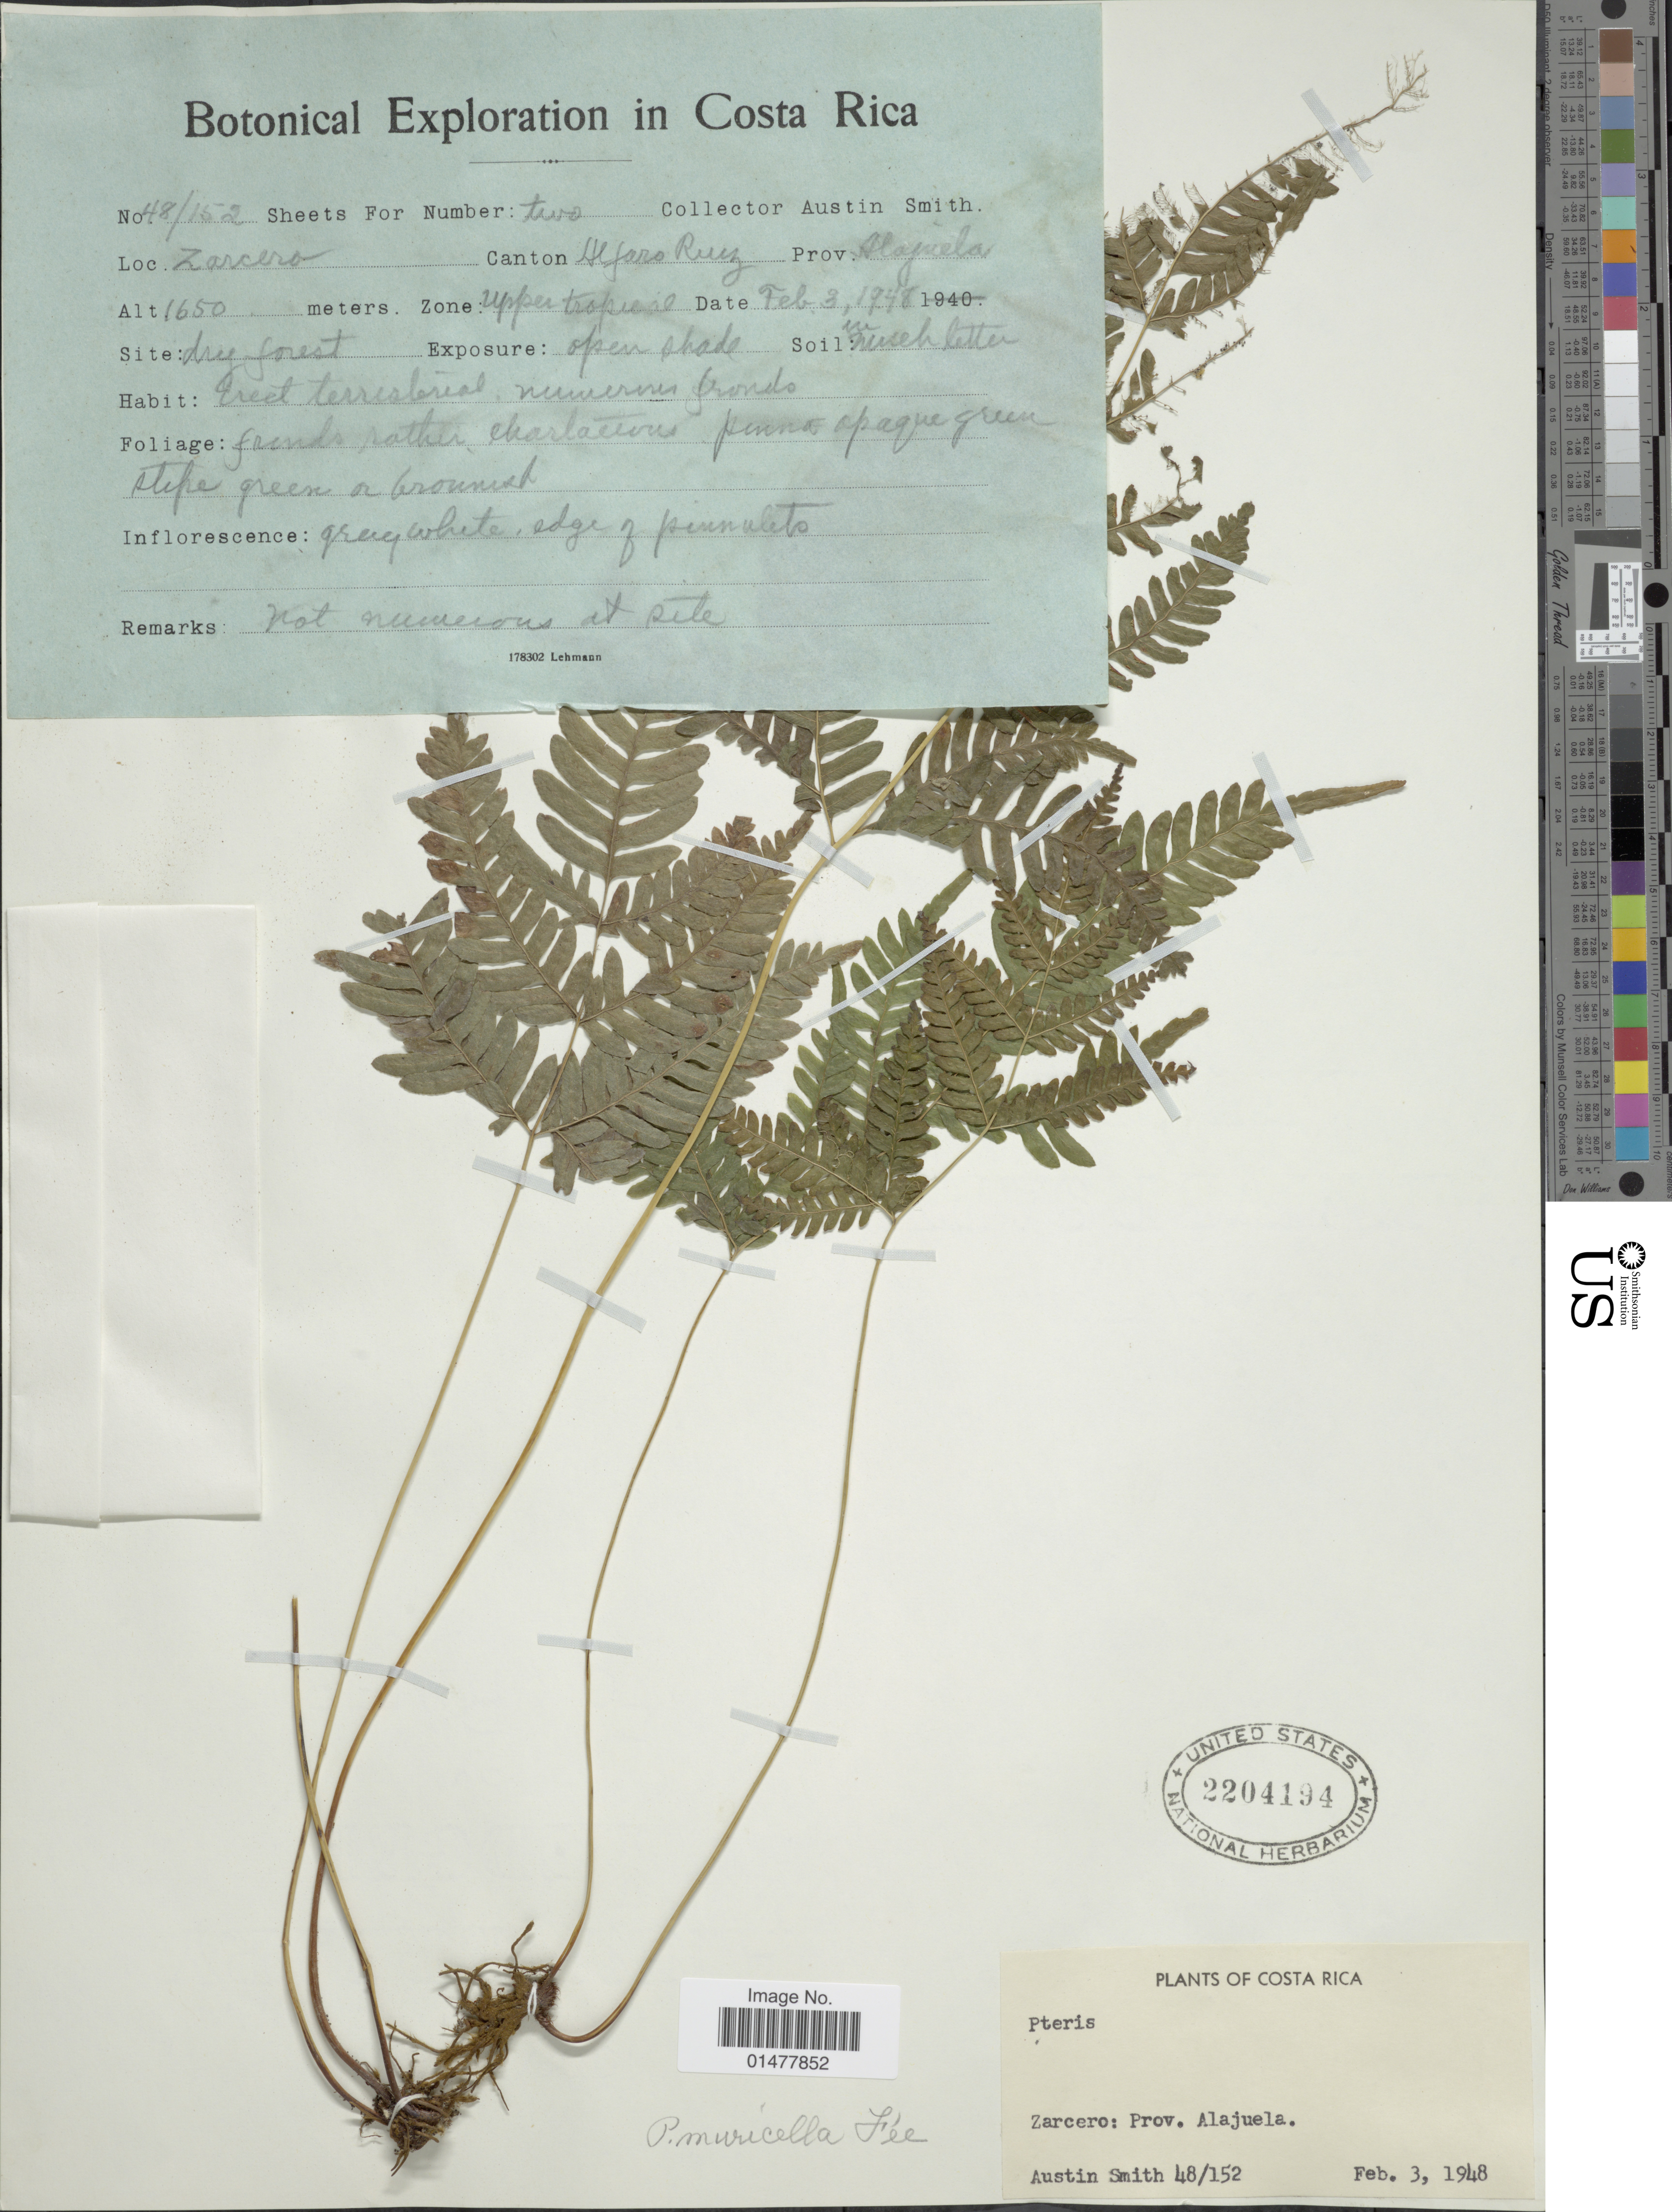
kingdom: Plantae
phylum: Tracheophyta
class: Polypodiopsida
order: Polypodiales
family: Pteridaceae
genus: Pteris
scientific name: Pteris muricella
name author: Fée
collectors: Aust P. Smith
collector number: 48/152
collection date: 1948-02-03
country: Costa Rica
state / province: Alajuela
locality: Zarcero: prov. Alajuela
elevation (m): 1650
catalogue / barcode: US 2204194